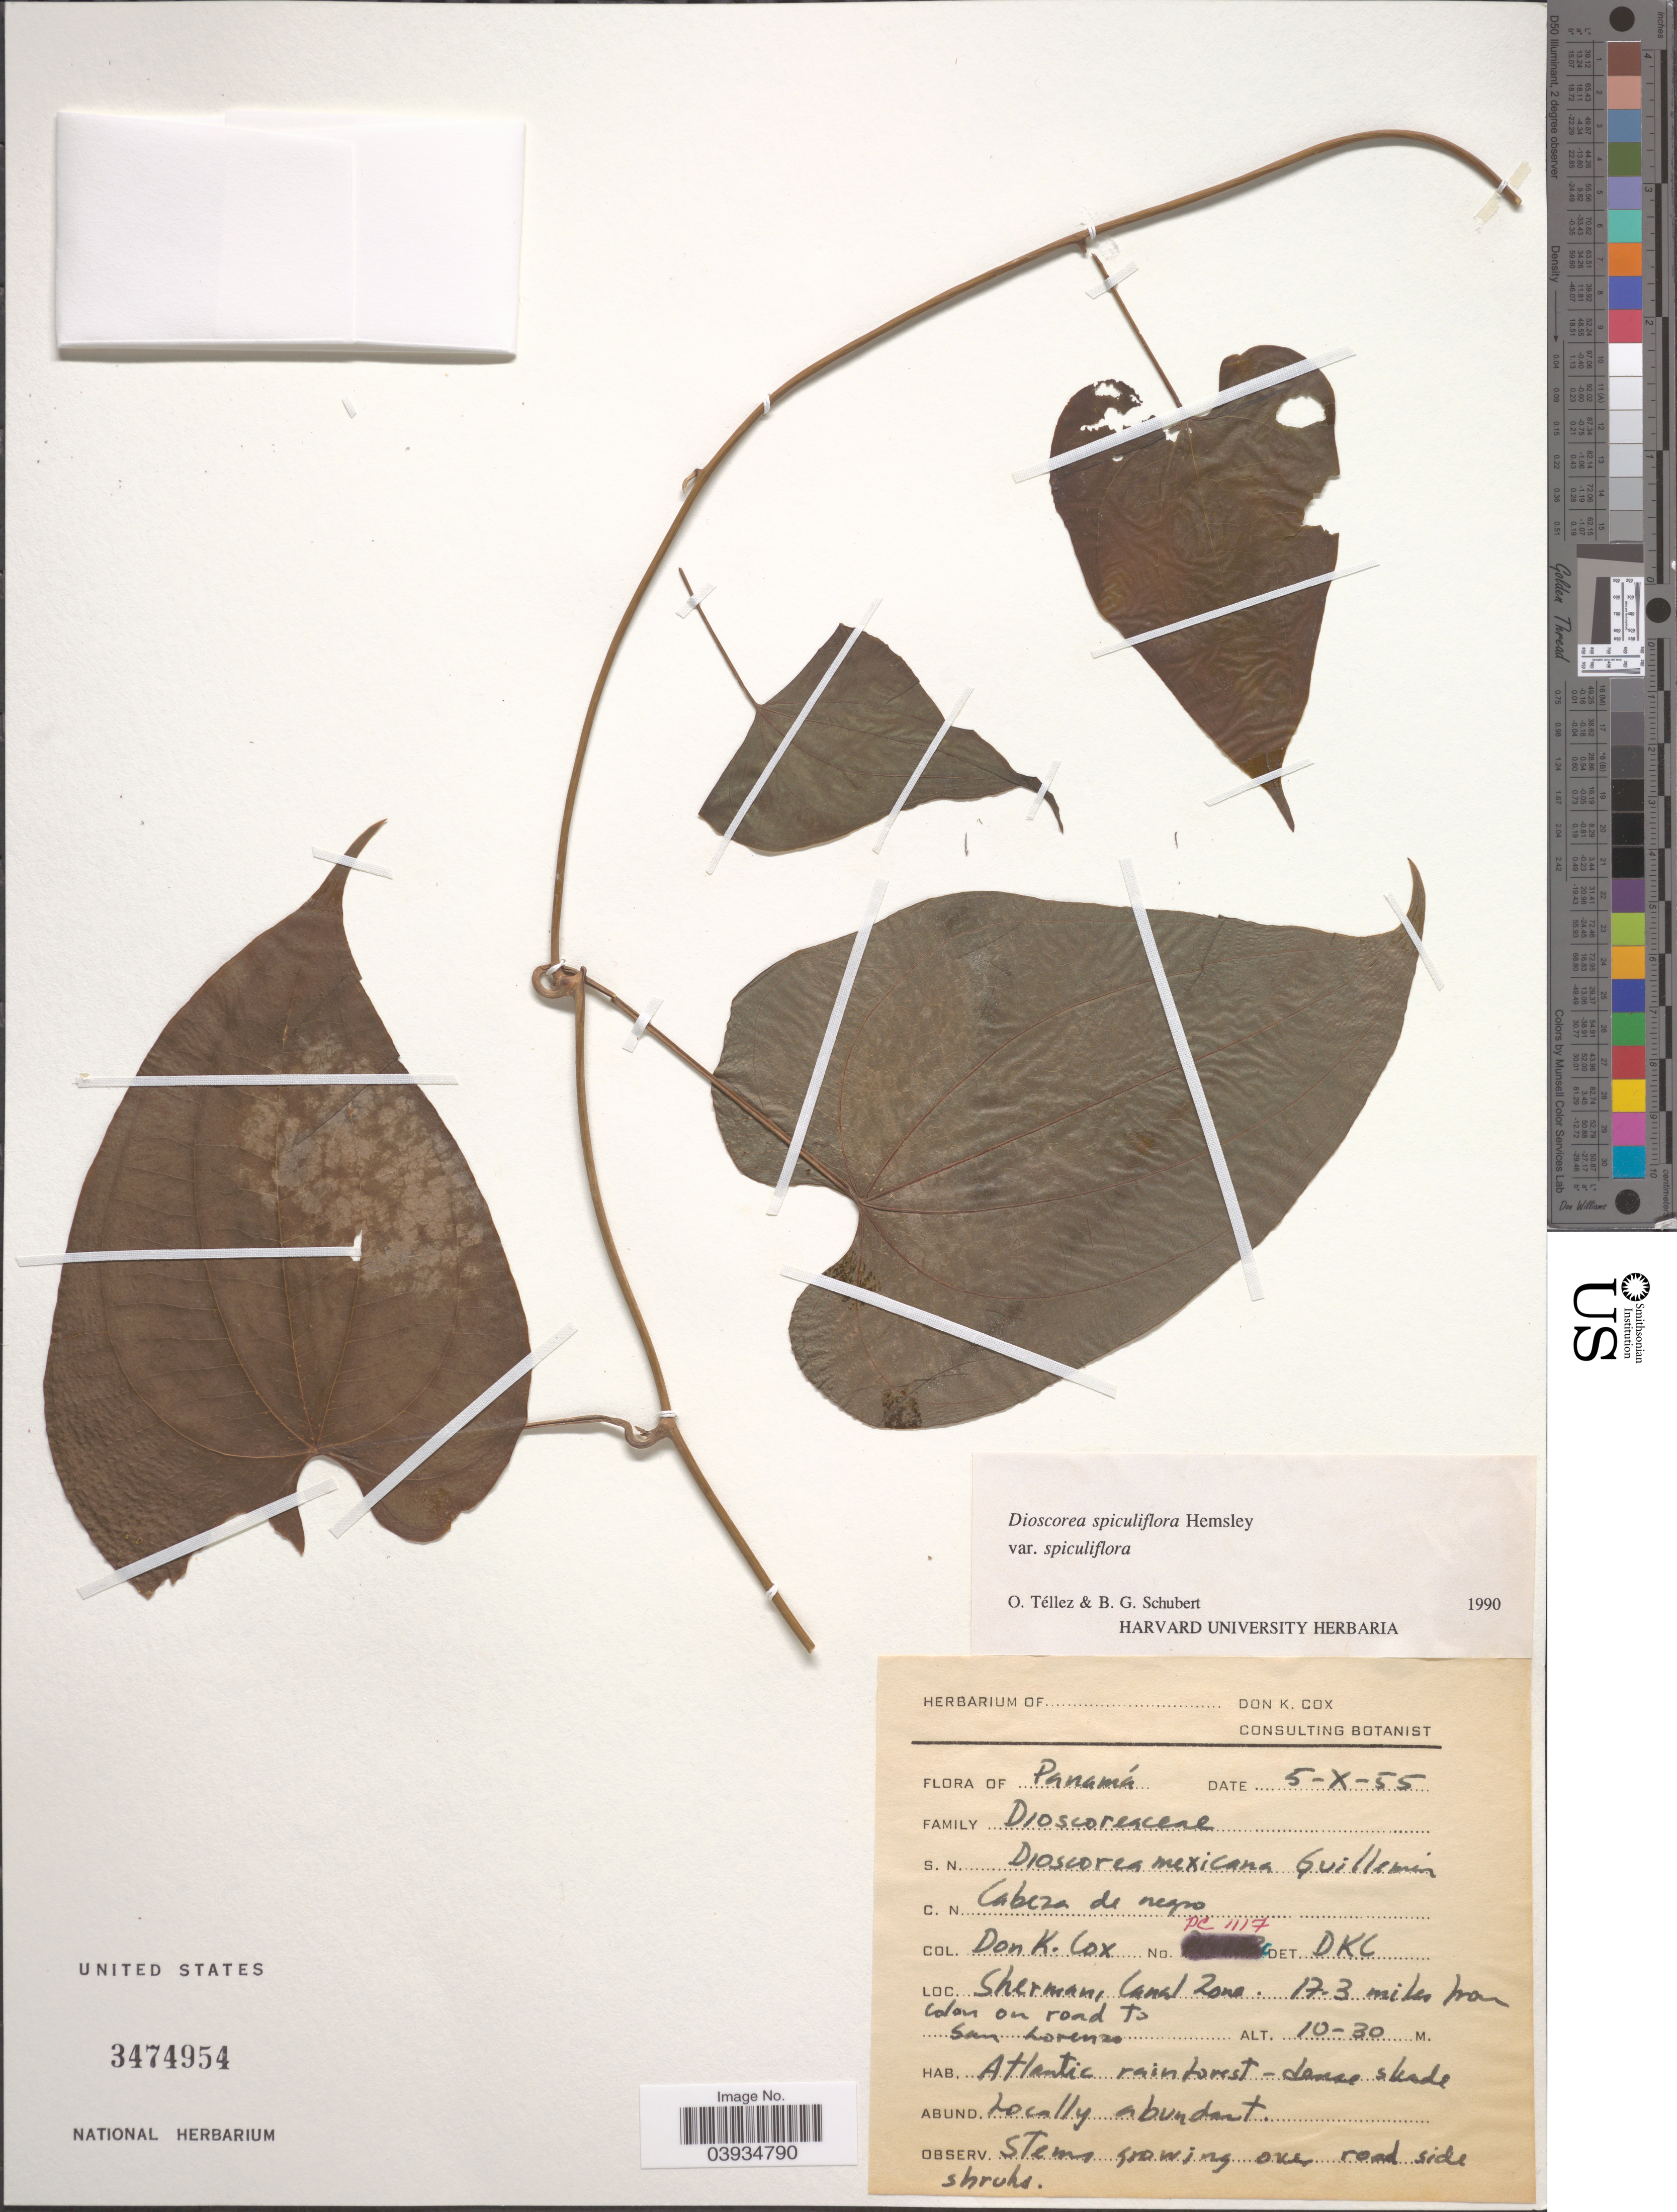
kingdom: Plantae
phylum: Tracheophyta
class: Liliopsida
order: Dioscoreales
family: Dioscoreaceae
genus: Dioscorea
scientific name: Dioscorea spiculiflora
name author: Hemsl.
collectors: D. Cox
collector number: PC1117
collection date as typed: Transcribed d/m/y: 5/10/55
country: Panama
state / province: Colón / Panamá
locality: Sherman, Canal Zone. 17.3 miles from Colon on road to San Lorenzo.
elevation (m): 10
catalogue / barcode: US 3474954